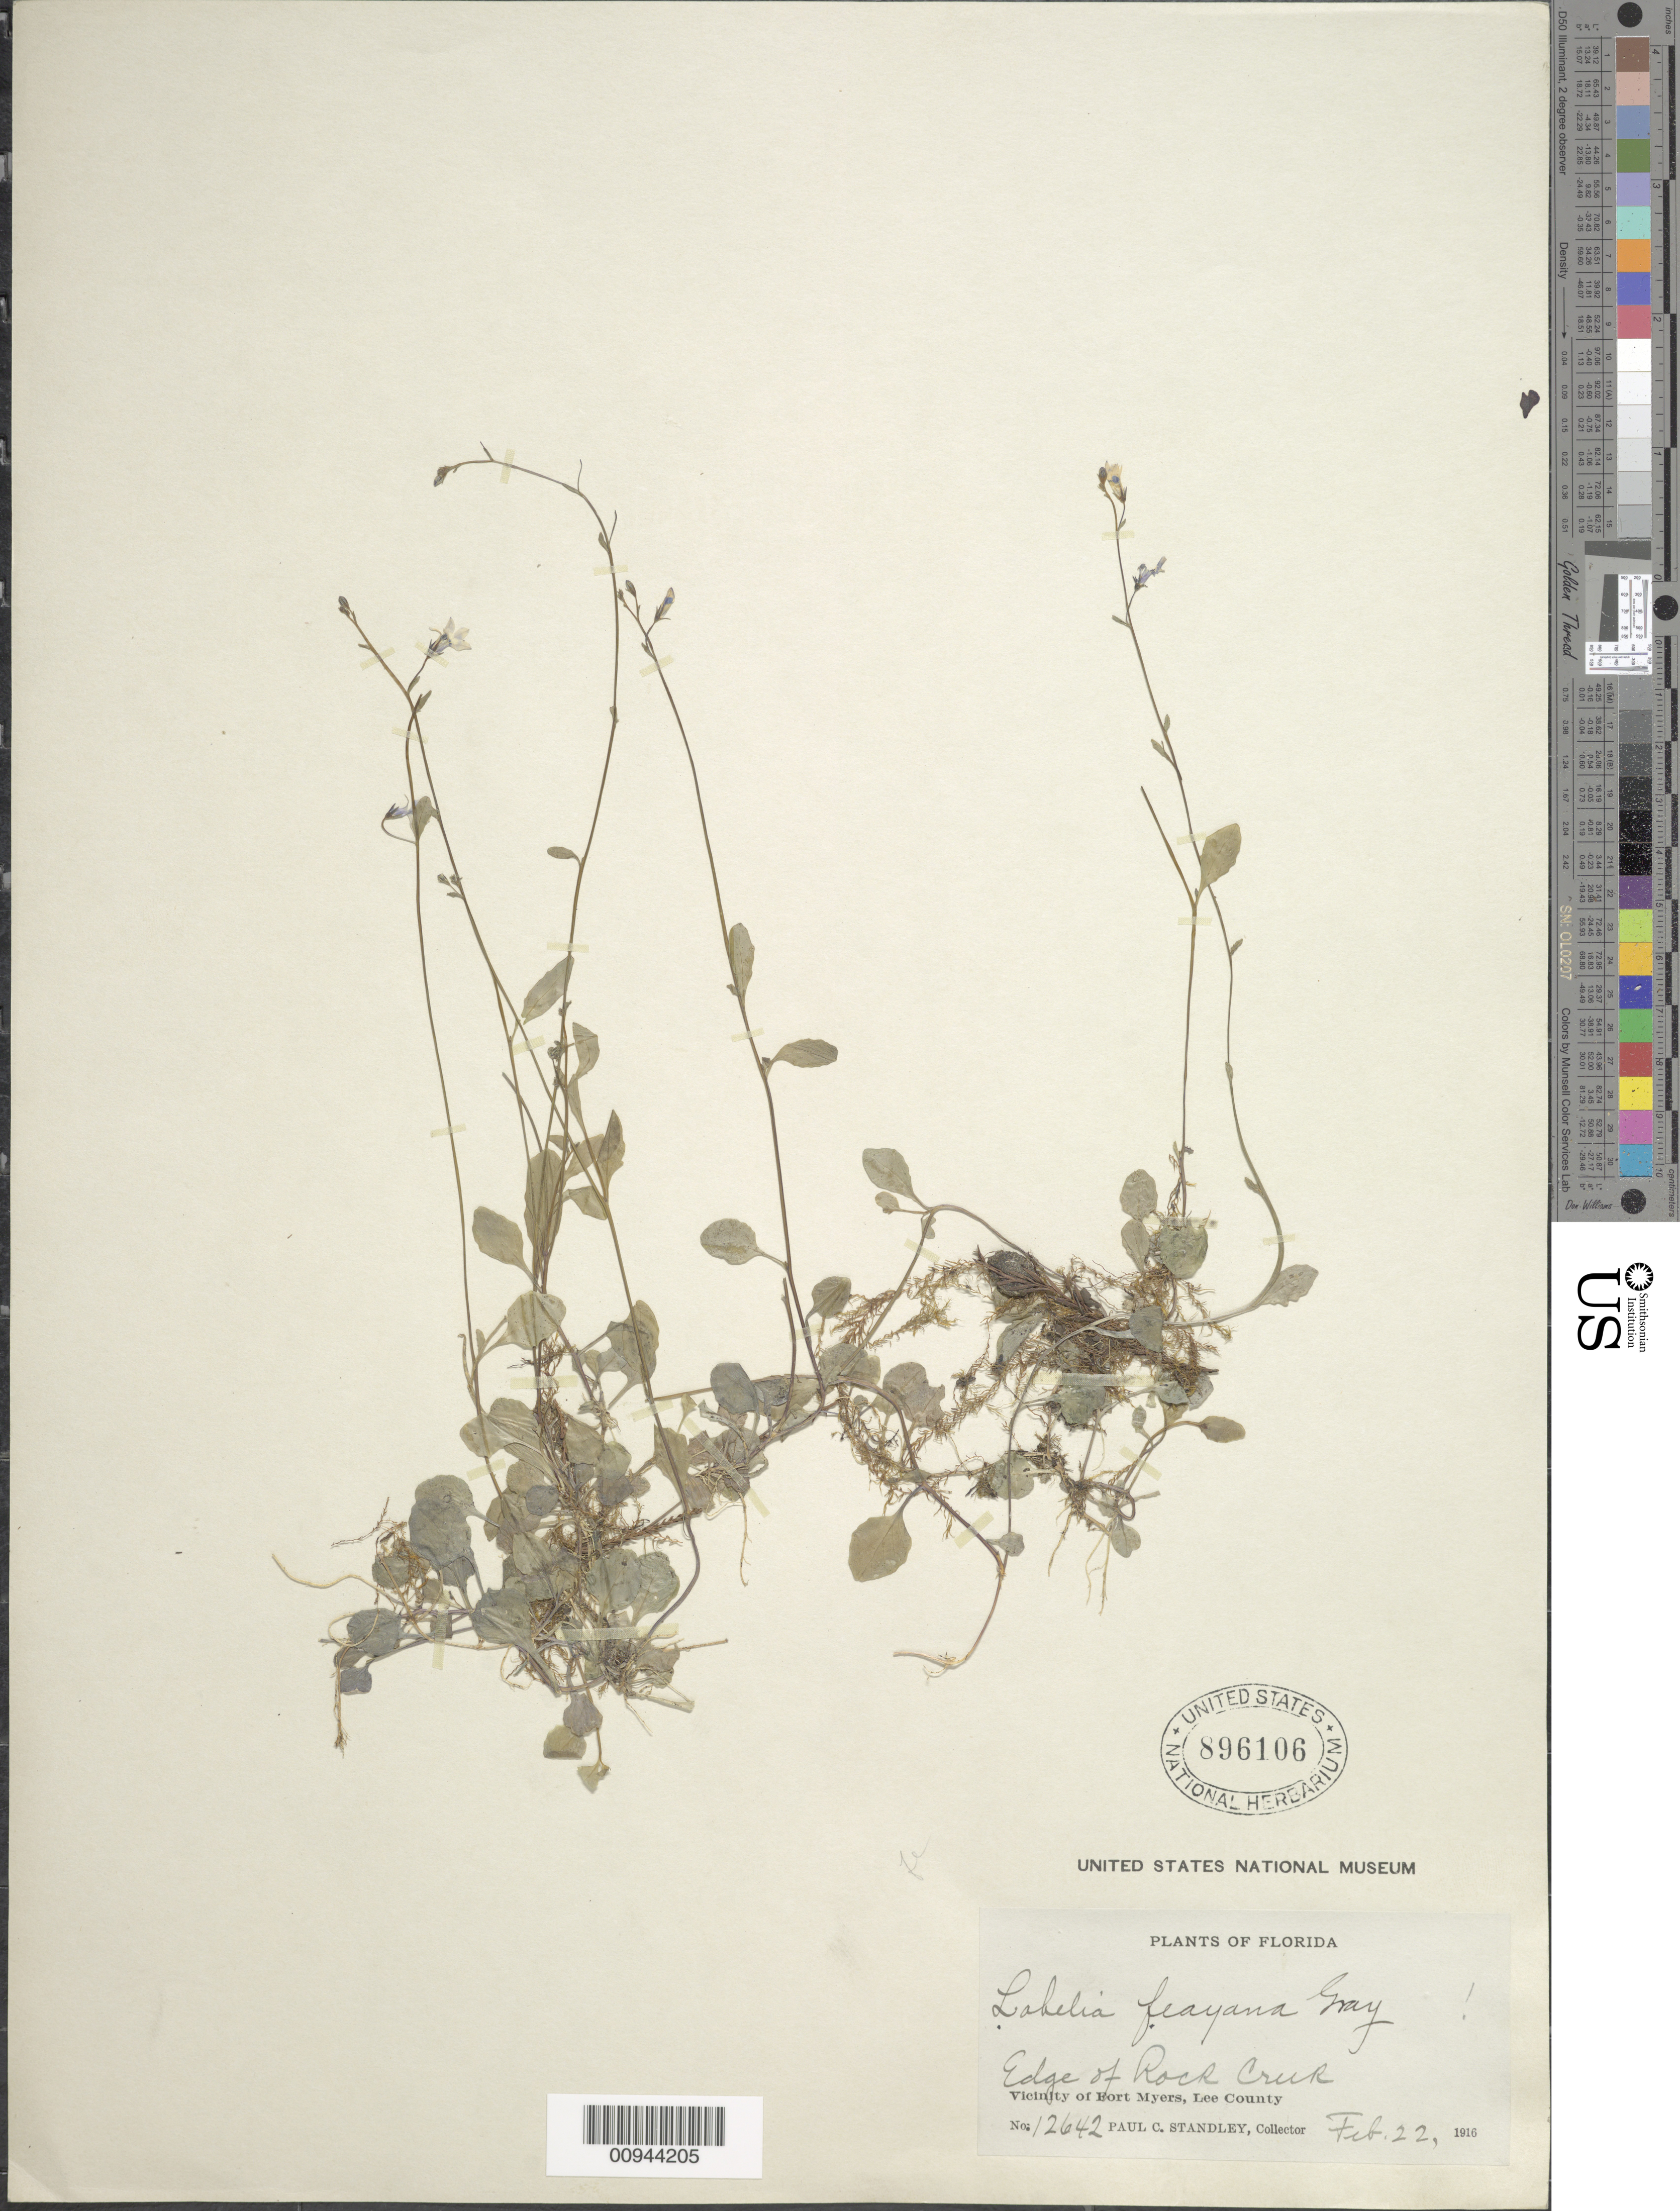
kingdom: Plantae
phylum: Tracheophyta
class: Magnoliopsida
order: Asterales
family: Campanulaceae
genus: Lobelia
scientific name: Lobelia feayana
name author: A. Gray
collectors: P. C. Standley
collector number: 12642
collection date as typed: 22 Feb 1916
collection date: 1916-02-22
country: United States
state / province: Florida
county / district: Lee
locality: Fort Myers, edge of Rock Creek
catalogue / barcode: US 896106